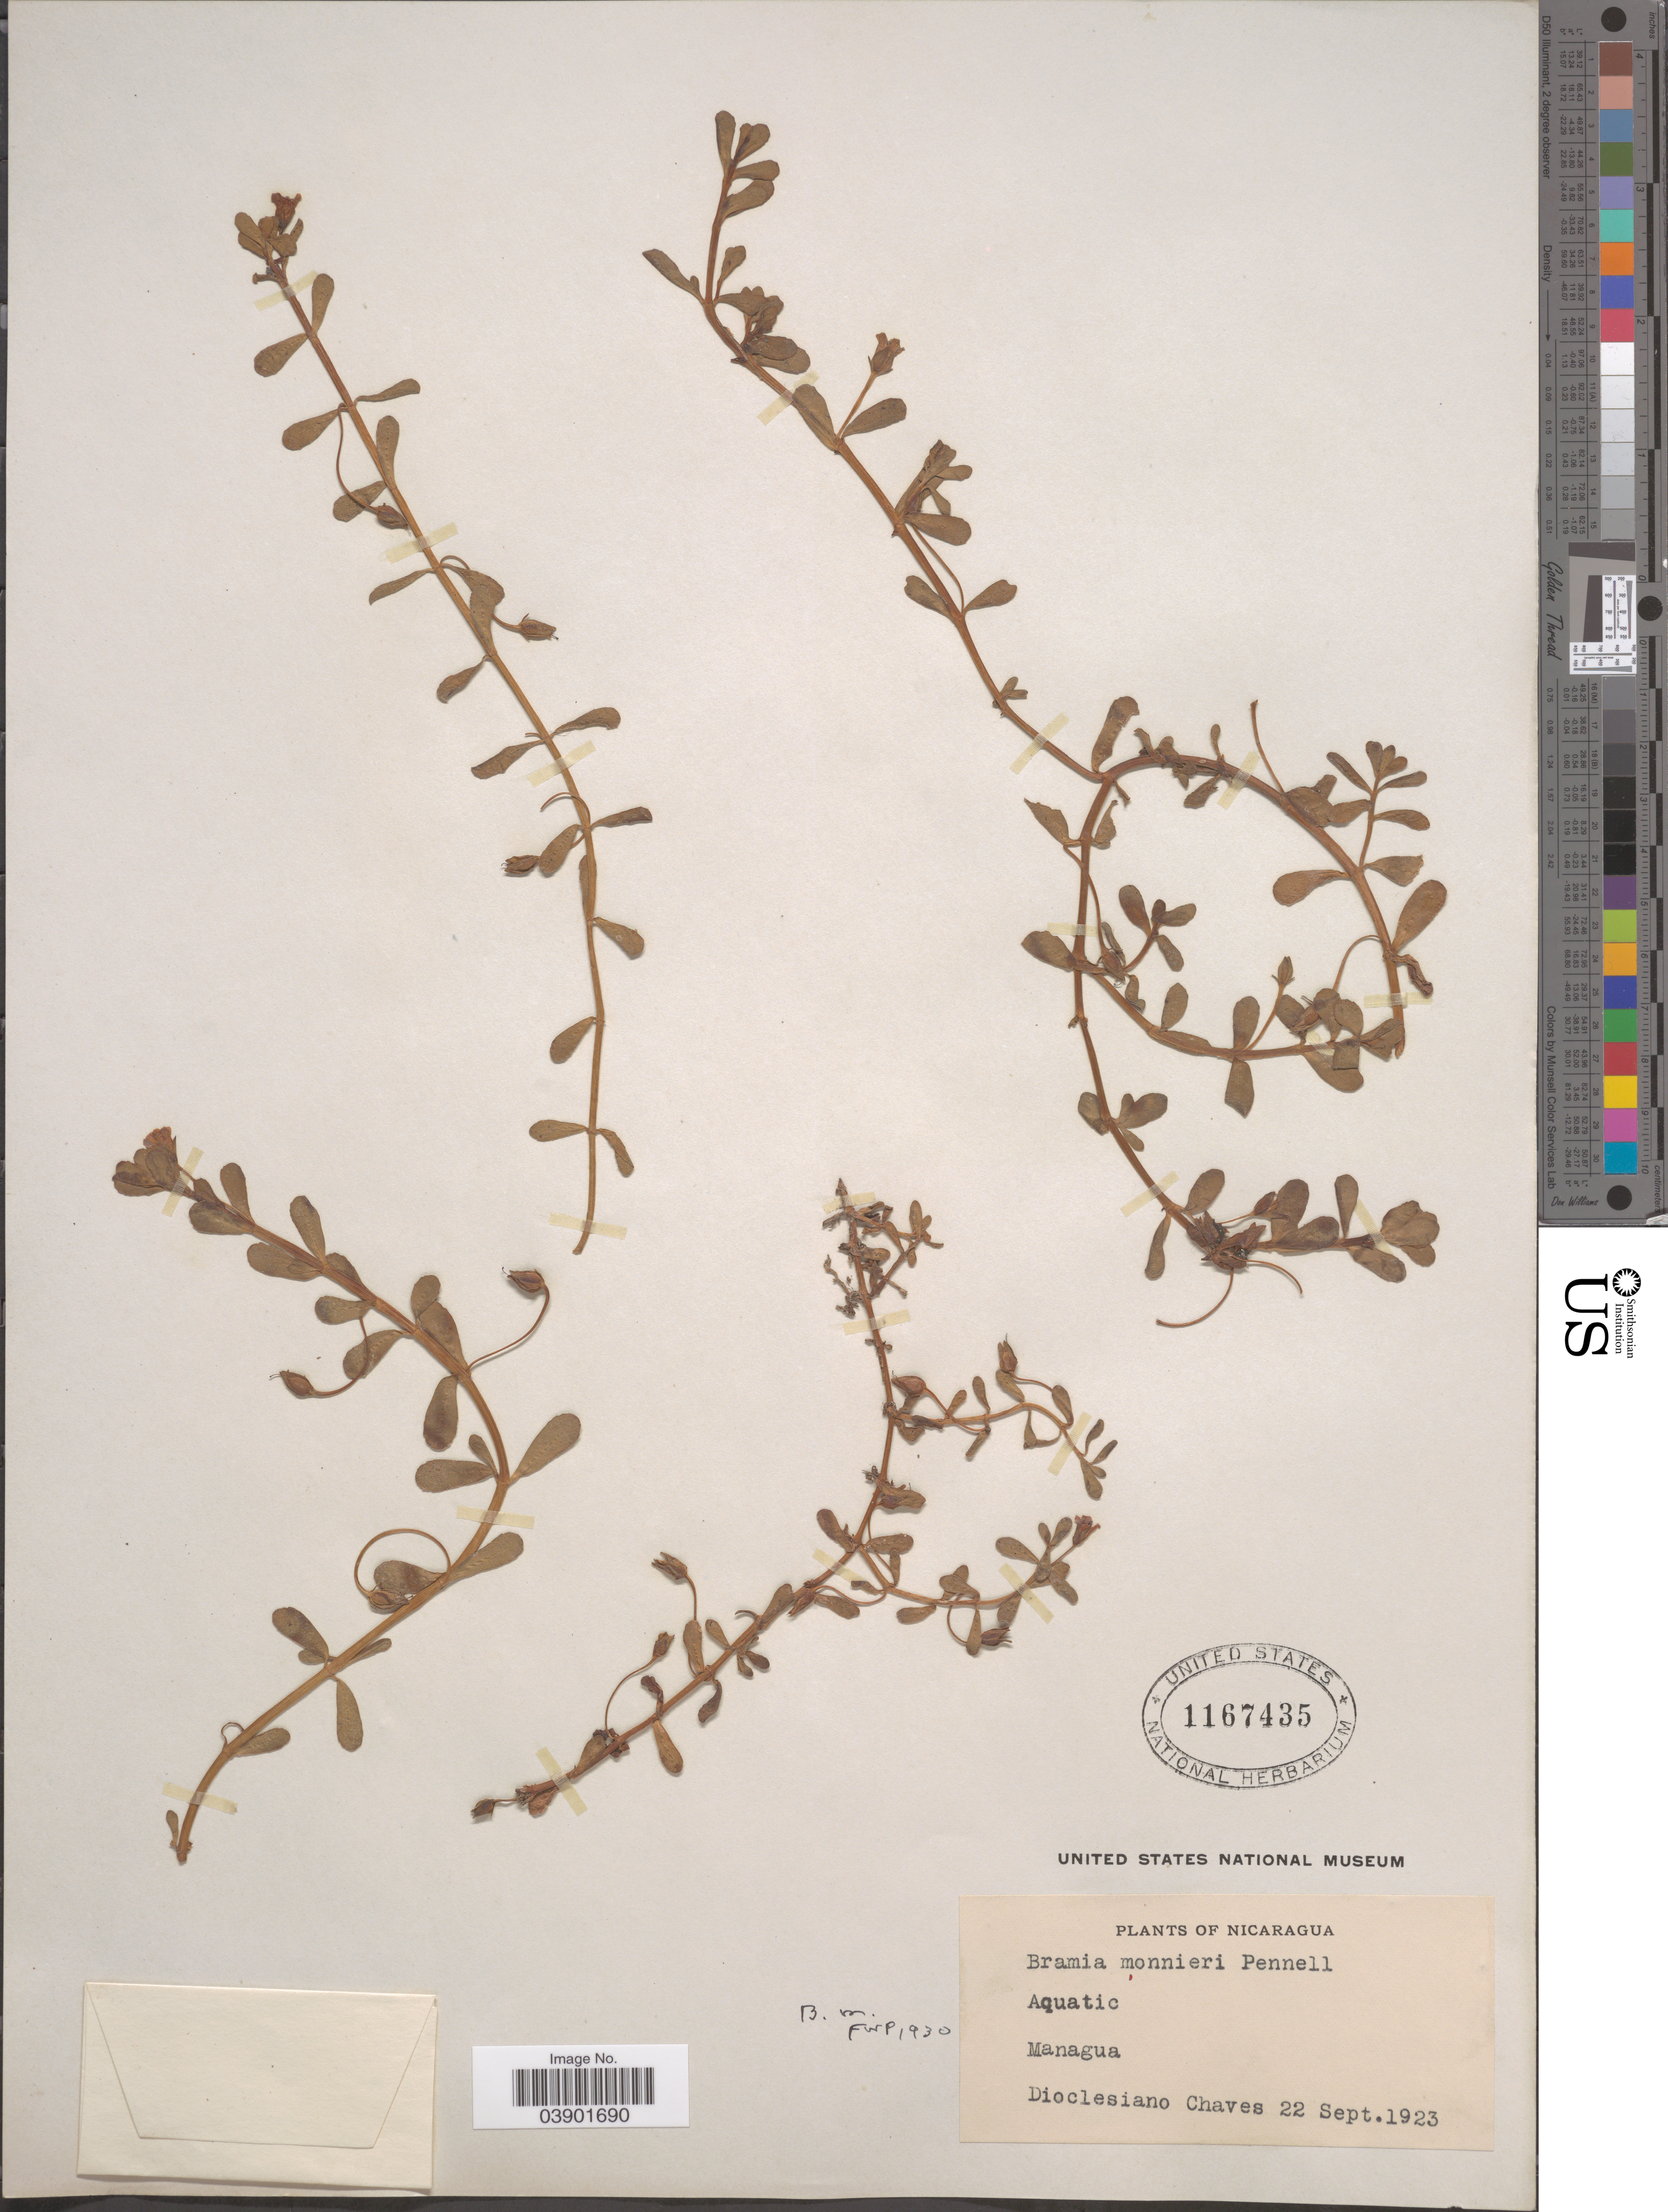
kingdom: Plantae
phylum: Tracheophyta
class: Magnoliopsida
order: Lamiales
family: Plantaginaceae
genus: Bacopa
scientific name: Bacopa monnieri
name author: (L.) Pennell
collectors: D. Chaves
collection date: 1923-09-22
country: Nicaragua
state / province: Managua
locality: Aquatic.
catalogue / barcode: US 1167435